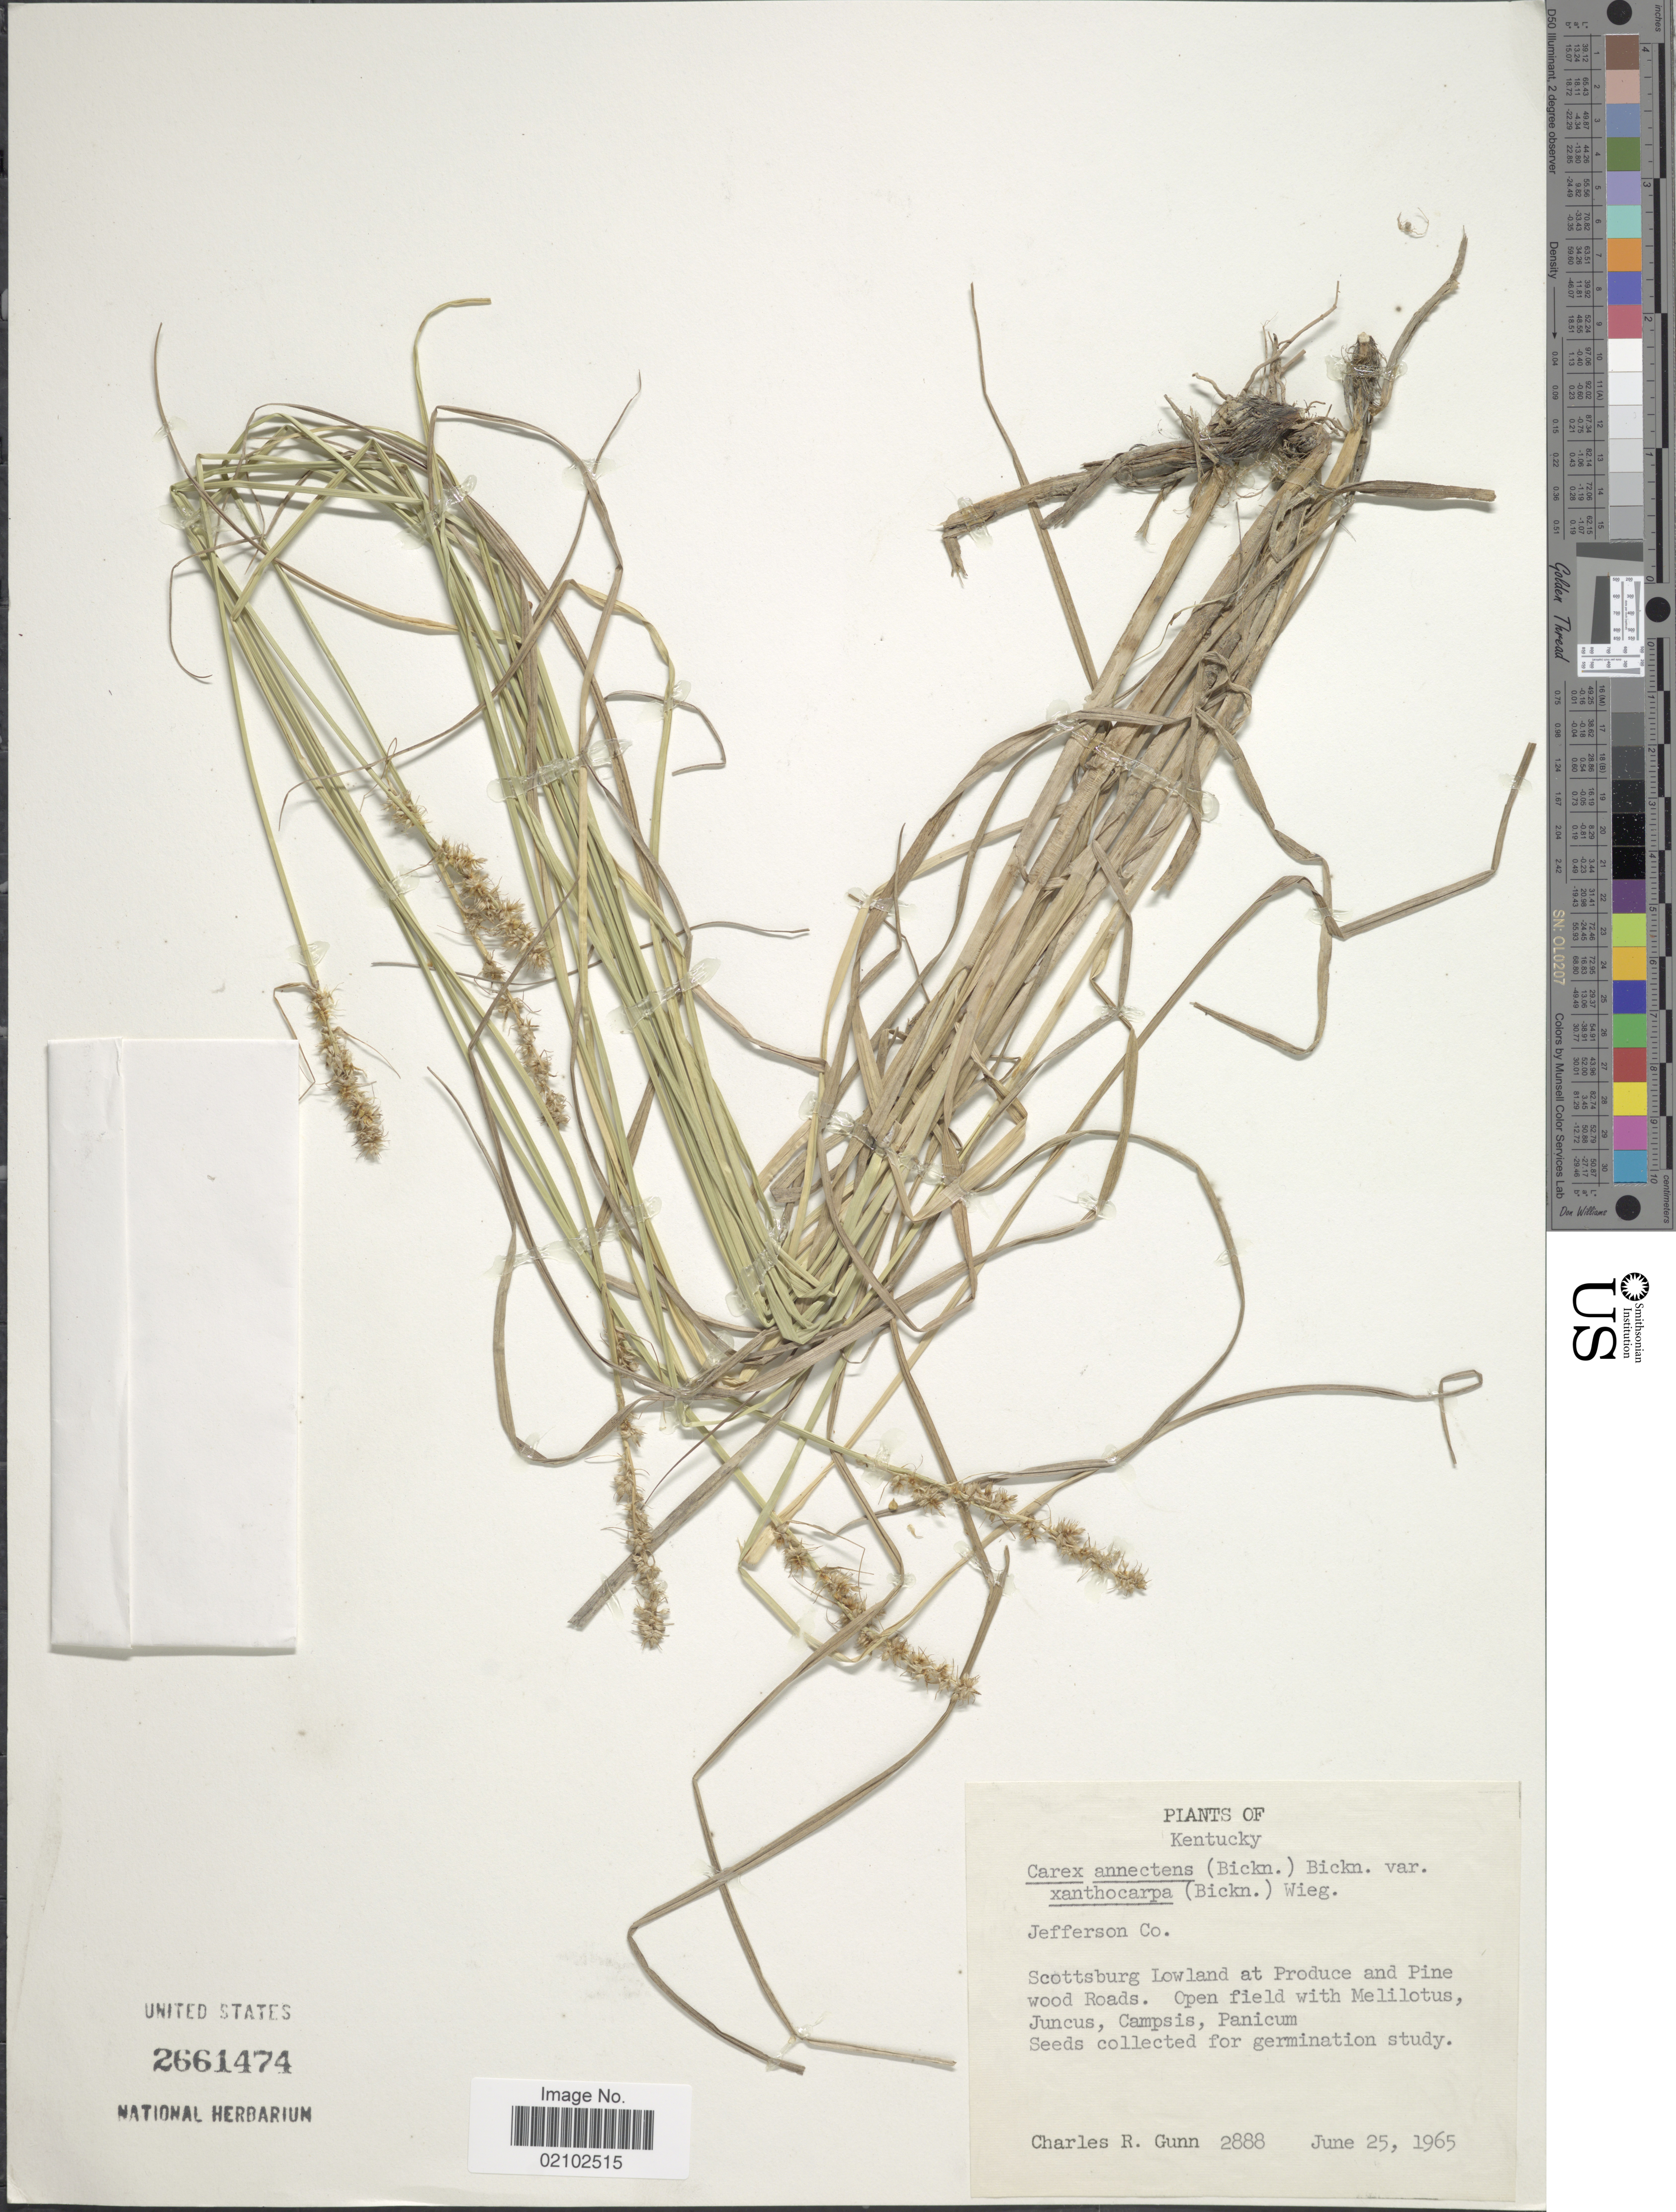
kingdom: Plantae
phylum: Tracheophyta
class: Liliopsida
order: Poales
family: Cyperaceae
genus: Carex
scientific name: Carex annectens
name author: (E.P. Bicknell) E.P. Bicknell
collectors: C. R. Gunn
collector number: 2888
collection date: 1965-06-25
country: United States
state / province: Kentucky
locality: Jefferson Co, Scottsburg Lowland at Produce and Pine wood Roads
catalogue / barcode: US 2661474